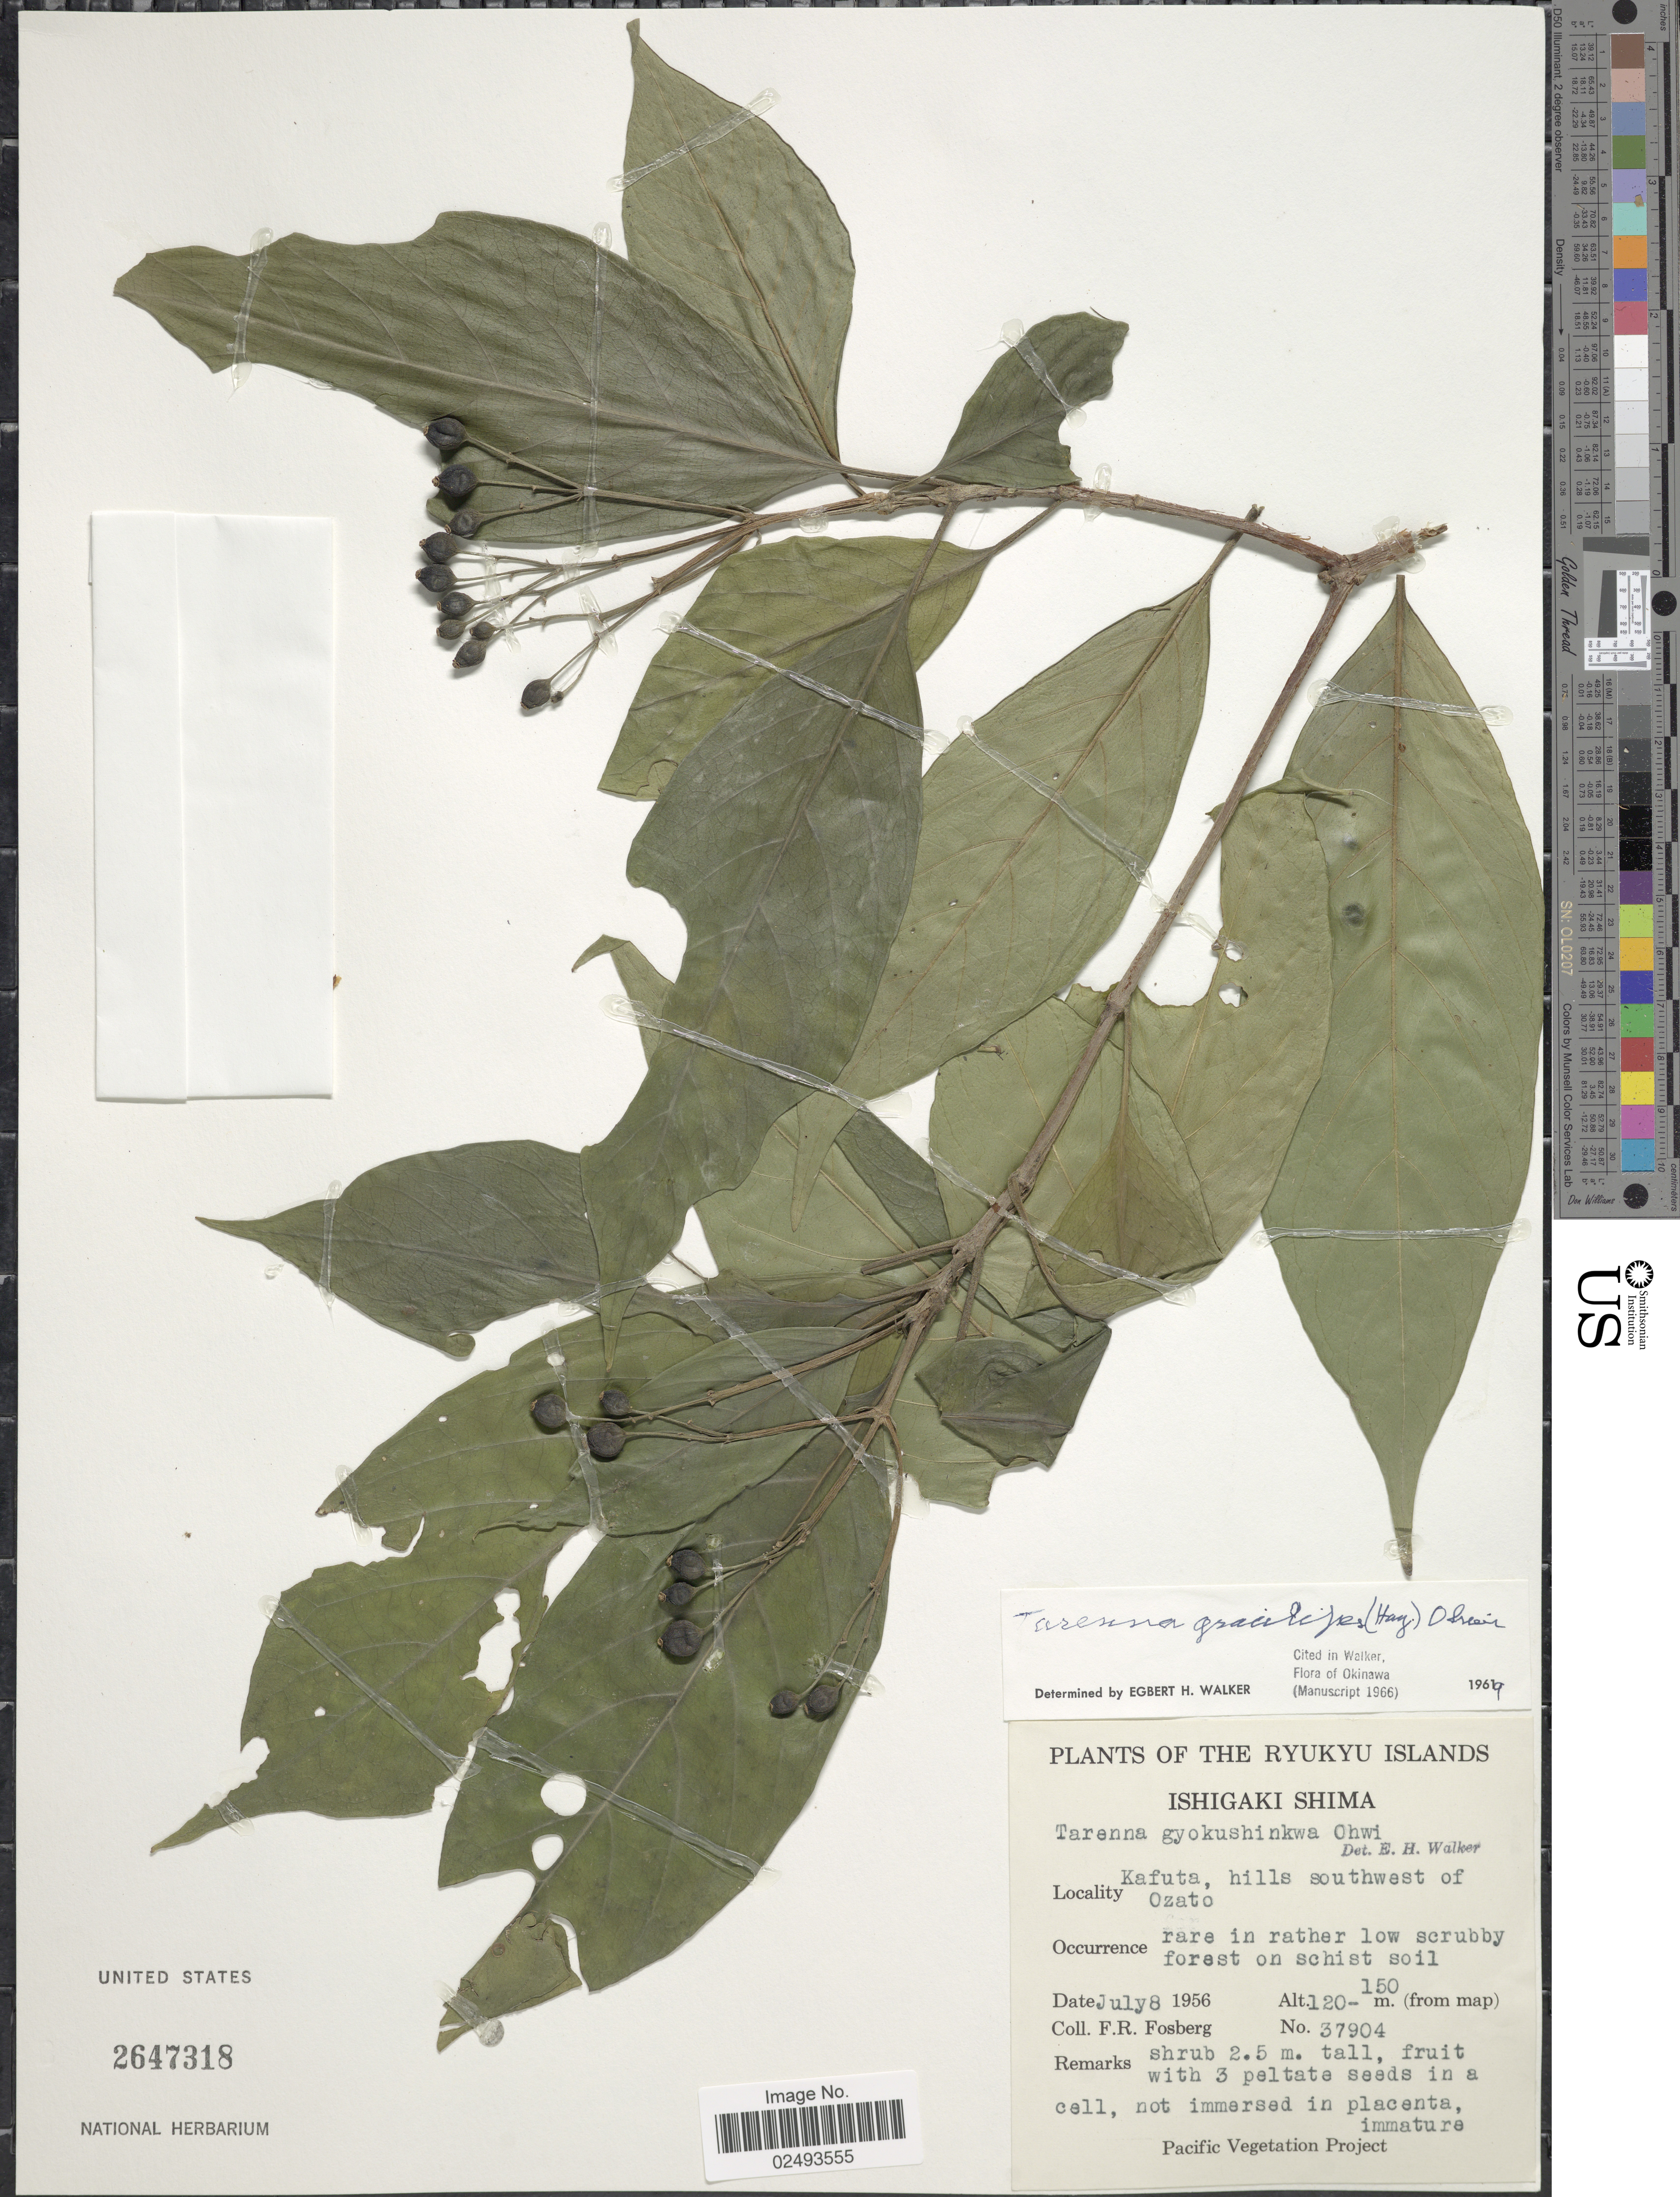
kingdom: Plantae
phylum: Tracheophyta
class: Magnoliopsida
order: Gentianales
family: Rubiaceae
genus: Tarenna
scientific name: Tarenna gracilipes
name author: (Hayata) Ohwi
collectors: F. R. Fosberg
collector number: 37904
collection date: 1956-07-08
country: Japan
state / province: Okinawa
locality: Ryukyu Islands, Ishigaki Shima, Kafuta hills southwest of Ozato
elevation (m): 120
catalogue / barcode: US 2647318